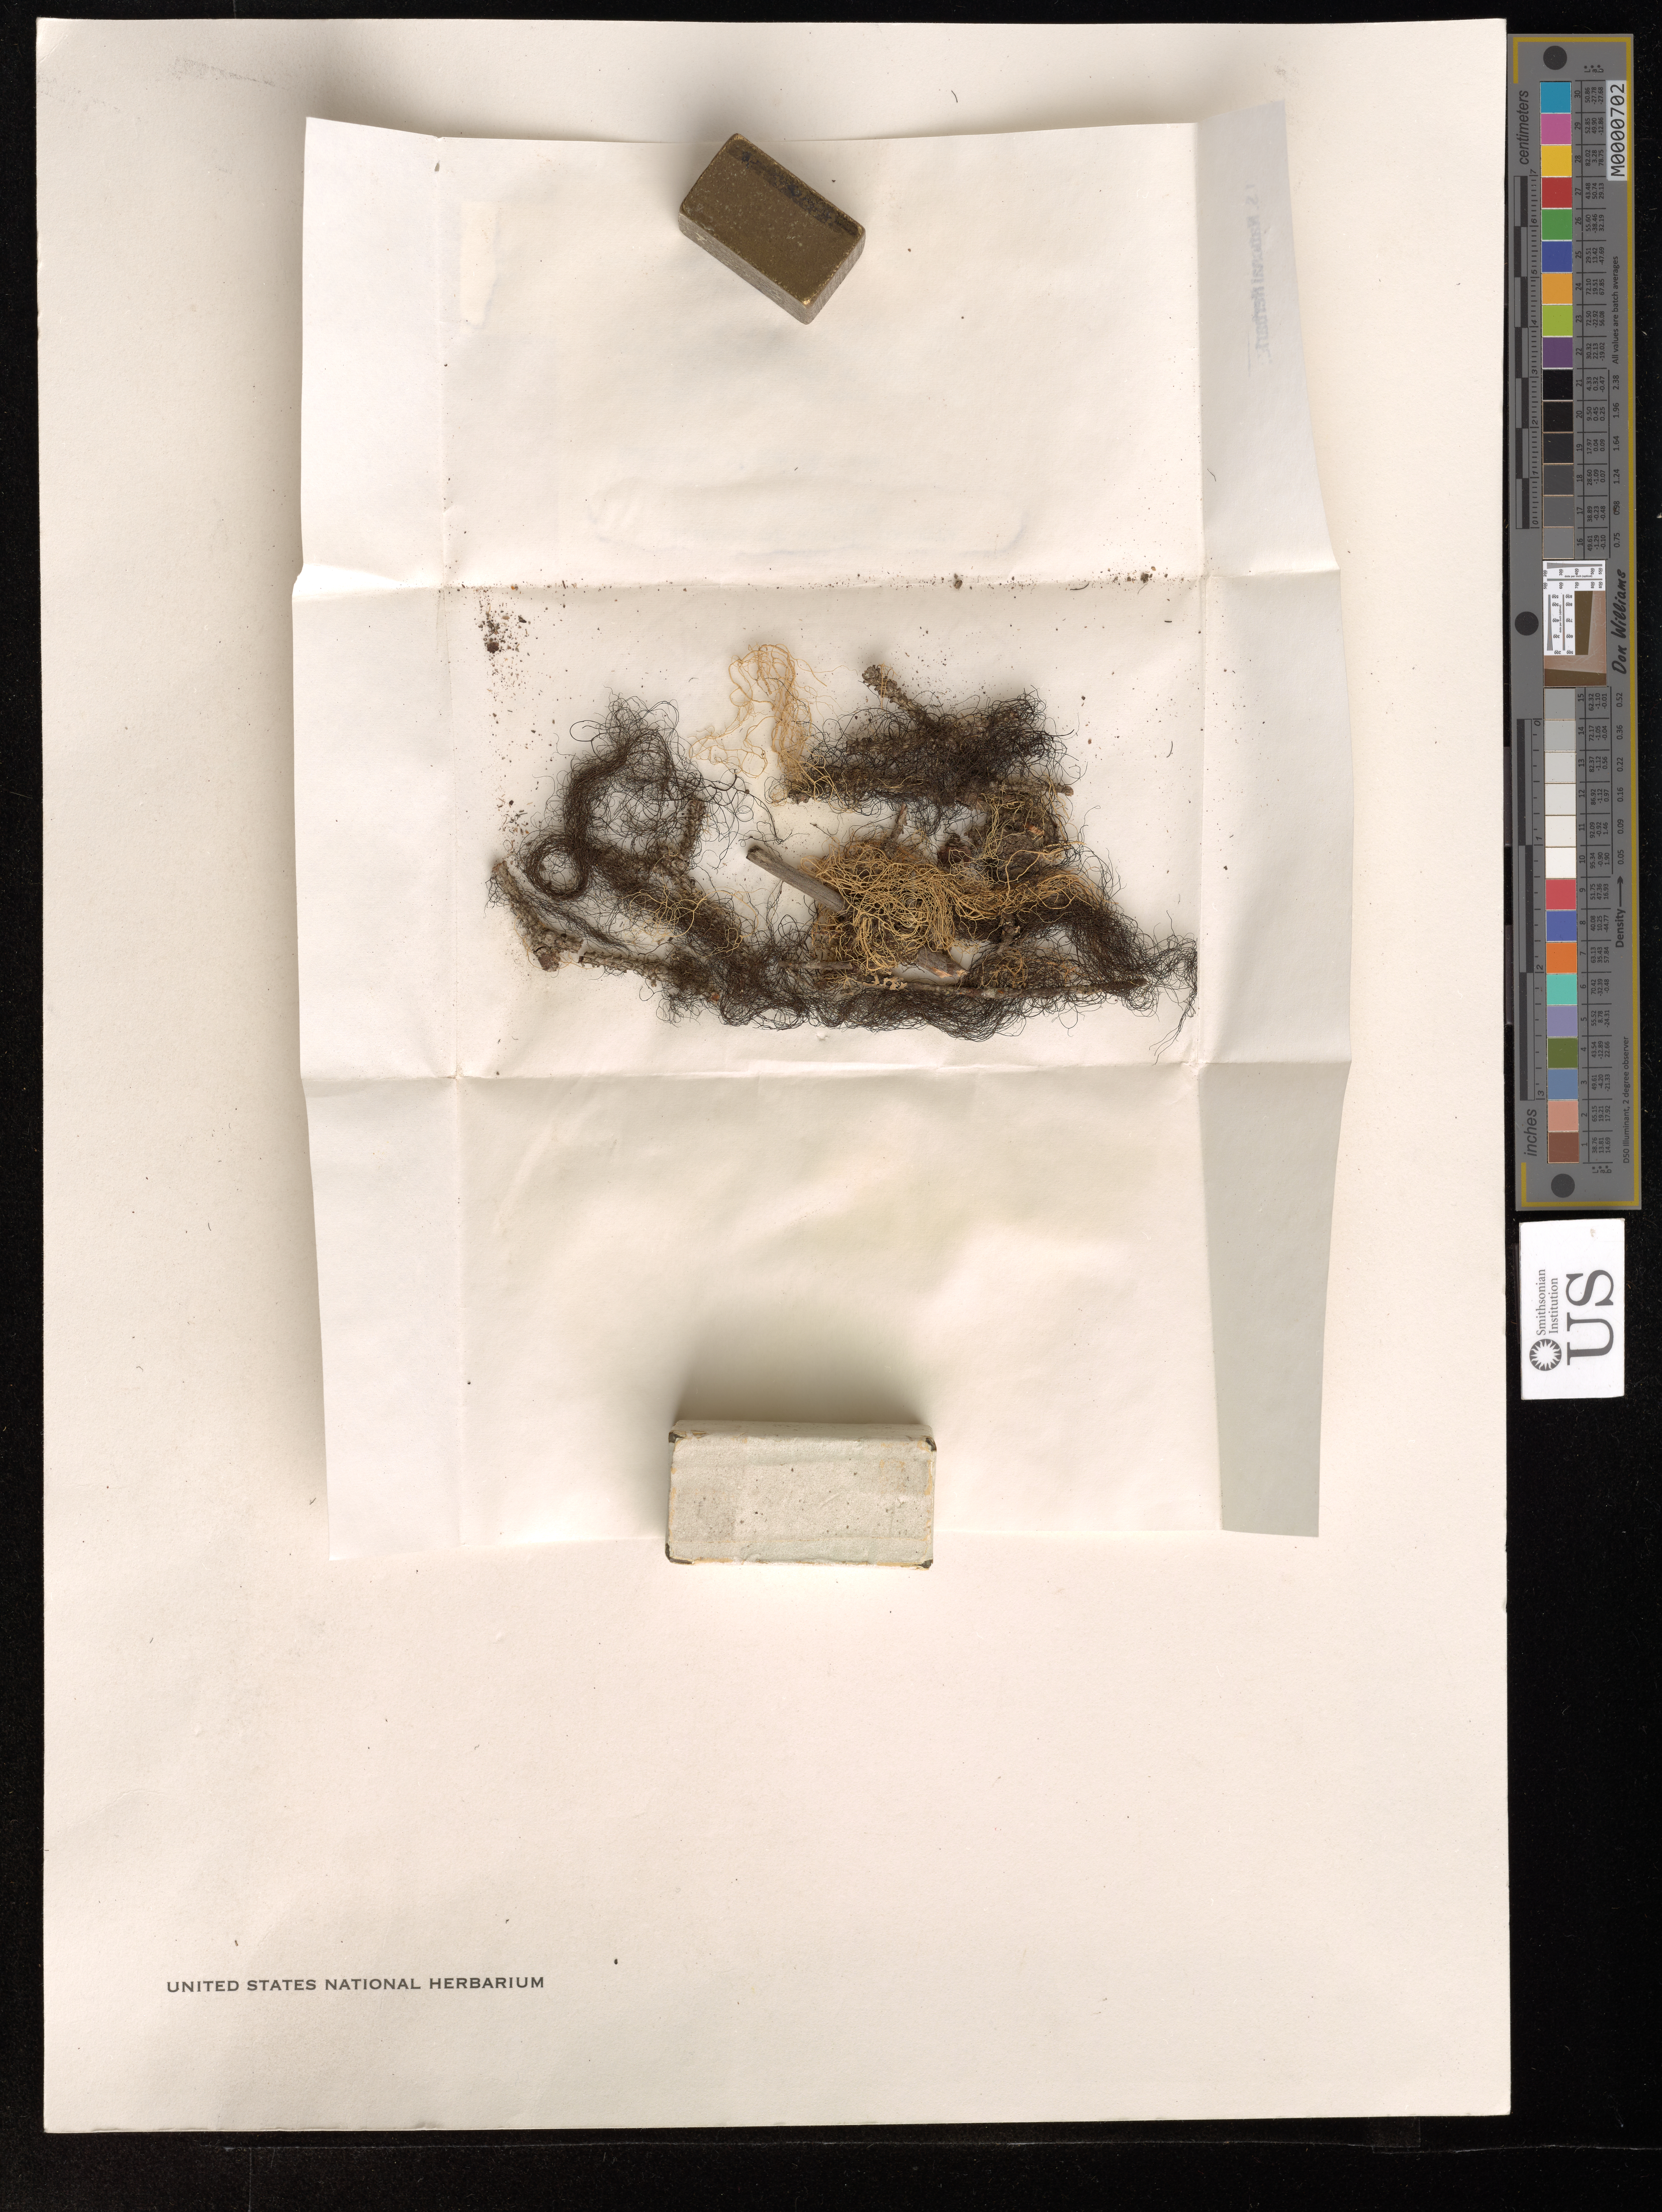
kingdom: Fungi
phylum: Ascomycota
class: Lecanoromycetes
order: Lecanorales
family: Parmeliaceae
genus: Alectoria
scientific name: Alectoria glabra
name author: Motyka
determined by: Wetmore, C. M.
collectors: C. Wetmore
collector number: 9067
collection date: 1960-08-05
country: United States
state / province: South Dakota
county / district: Lawrence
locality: On road to Besant Park (10 mi. S of Lead). Black Hills.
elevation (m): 1798